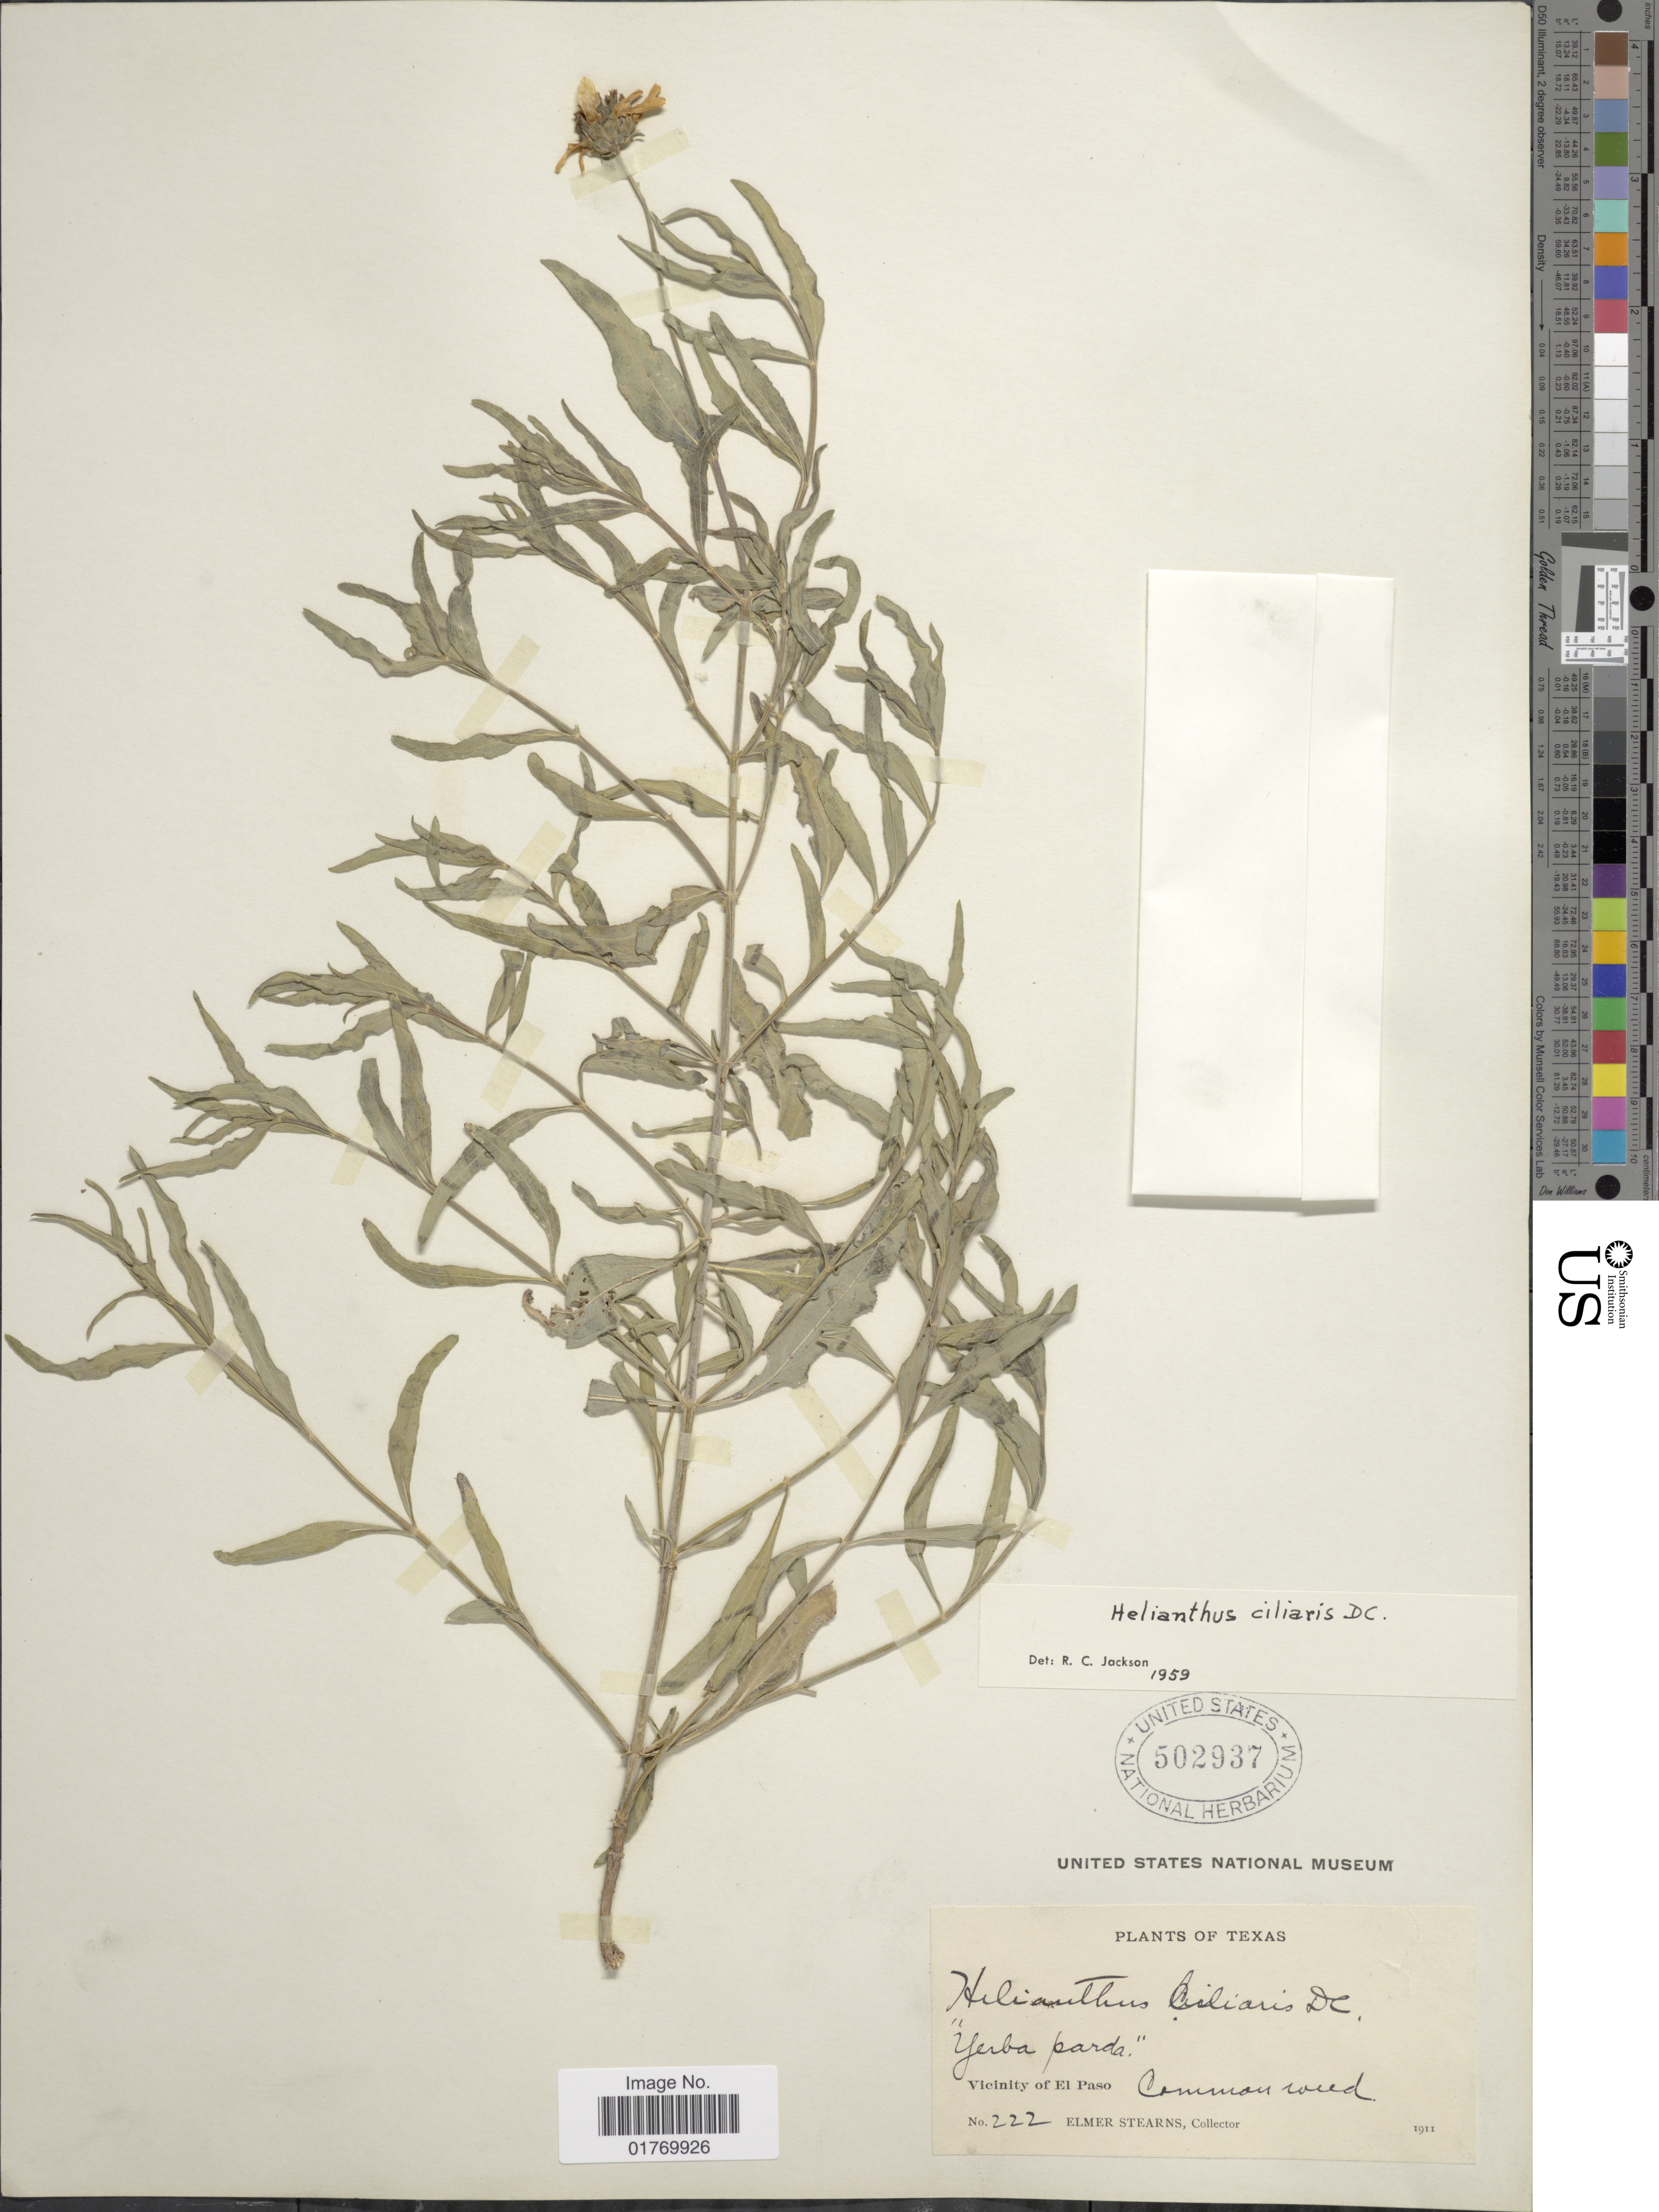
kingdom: Plantae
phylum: Tracheophyta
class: Magnoliopsida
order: Asterales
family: Asteraceae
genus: Helianthus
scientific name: Helianthus ciliaris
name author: DC.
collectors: E. Stearns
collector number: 222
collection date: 1911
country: United States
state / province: Texas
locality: Vicinity of El Paso, Common weed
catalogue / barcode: US 502937